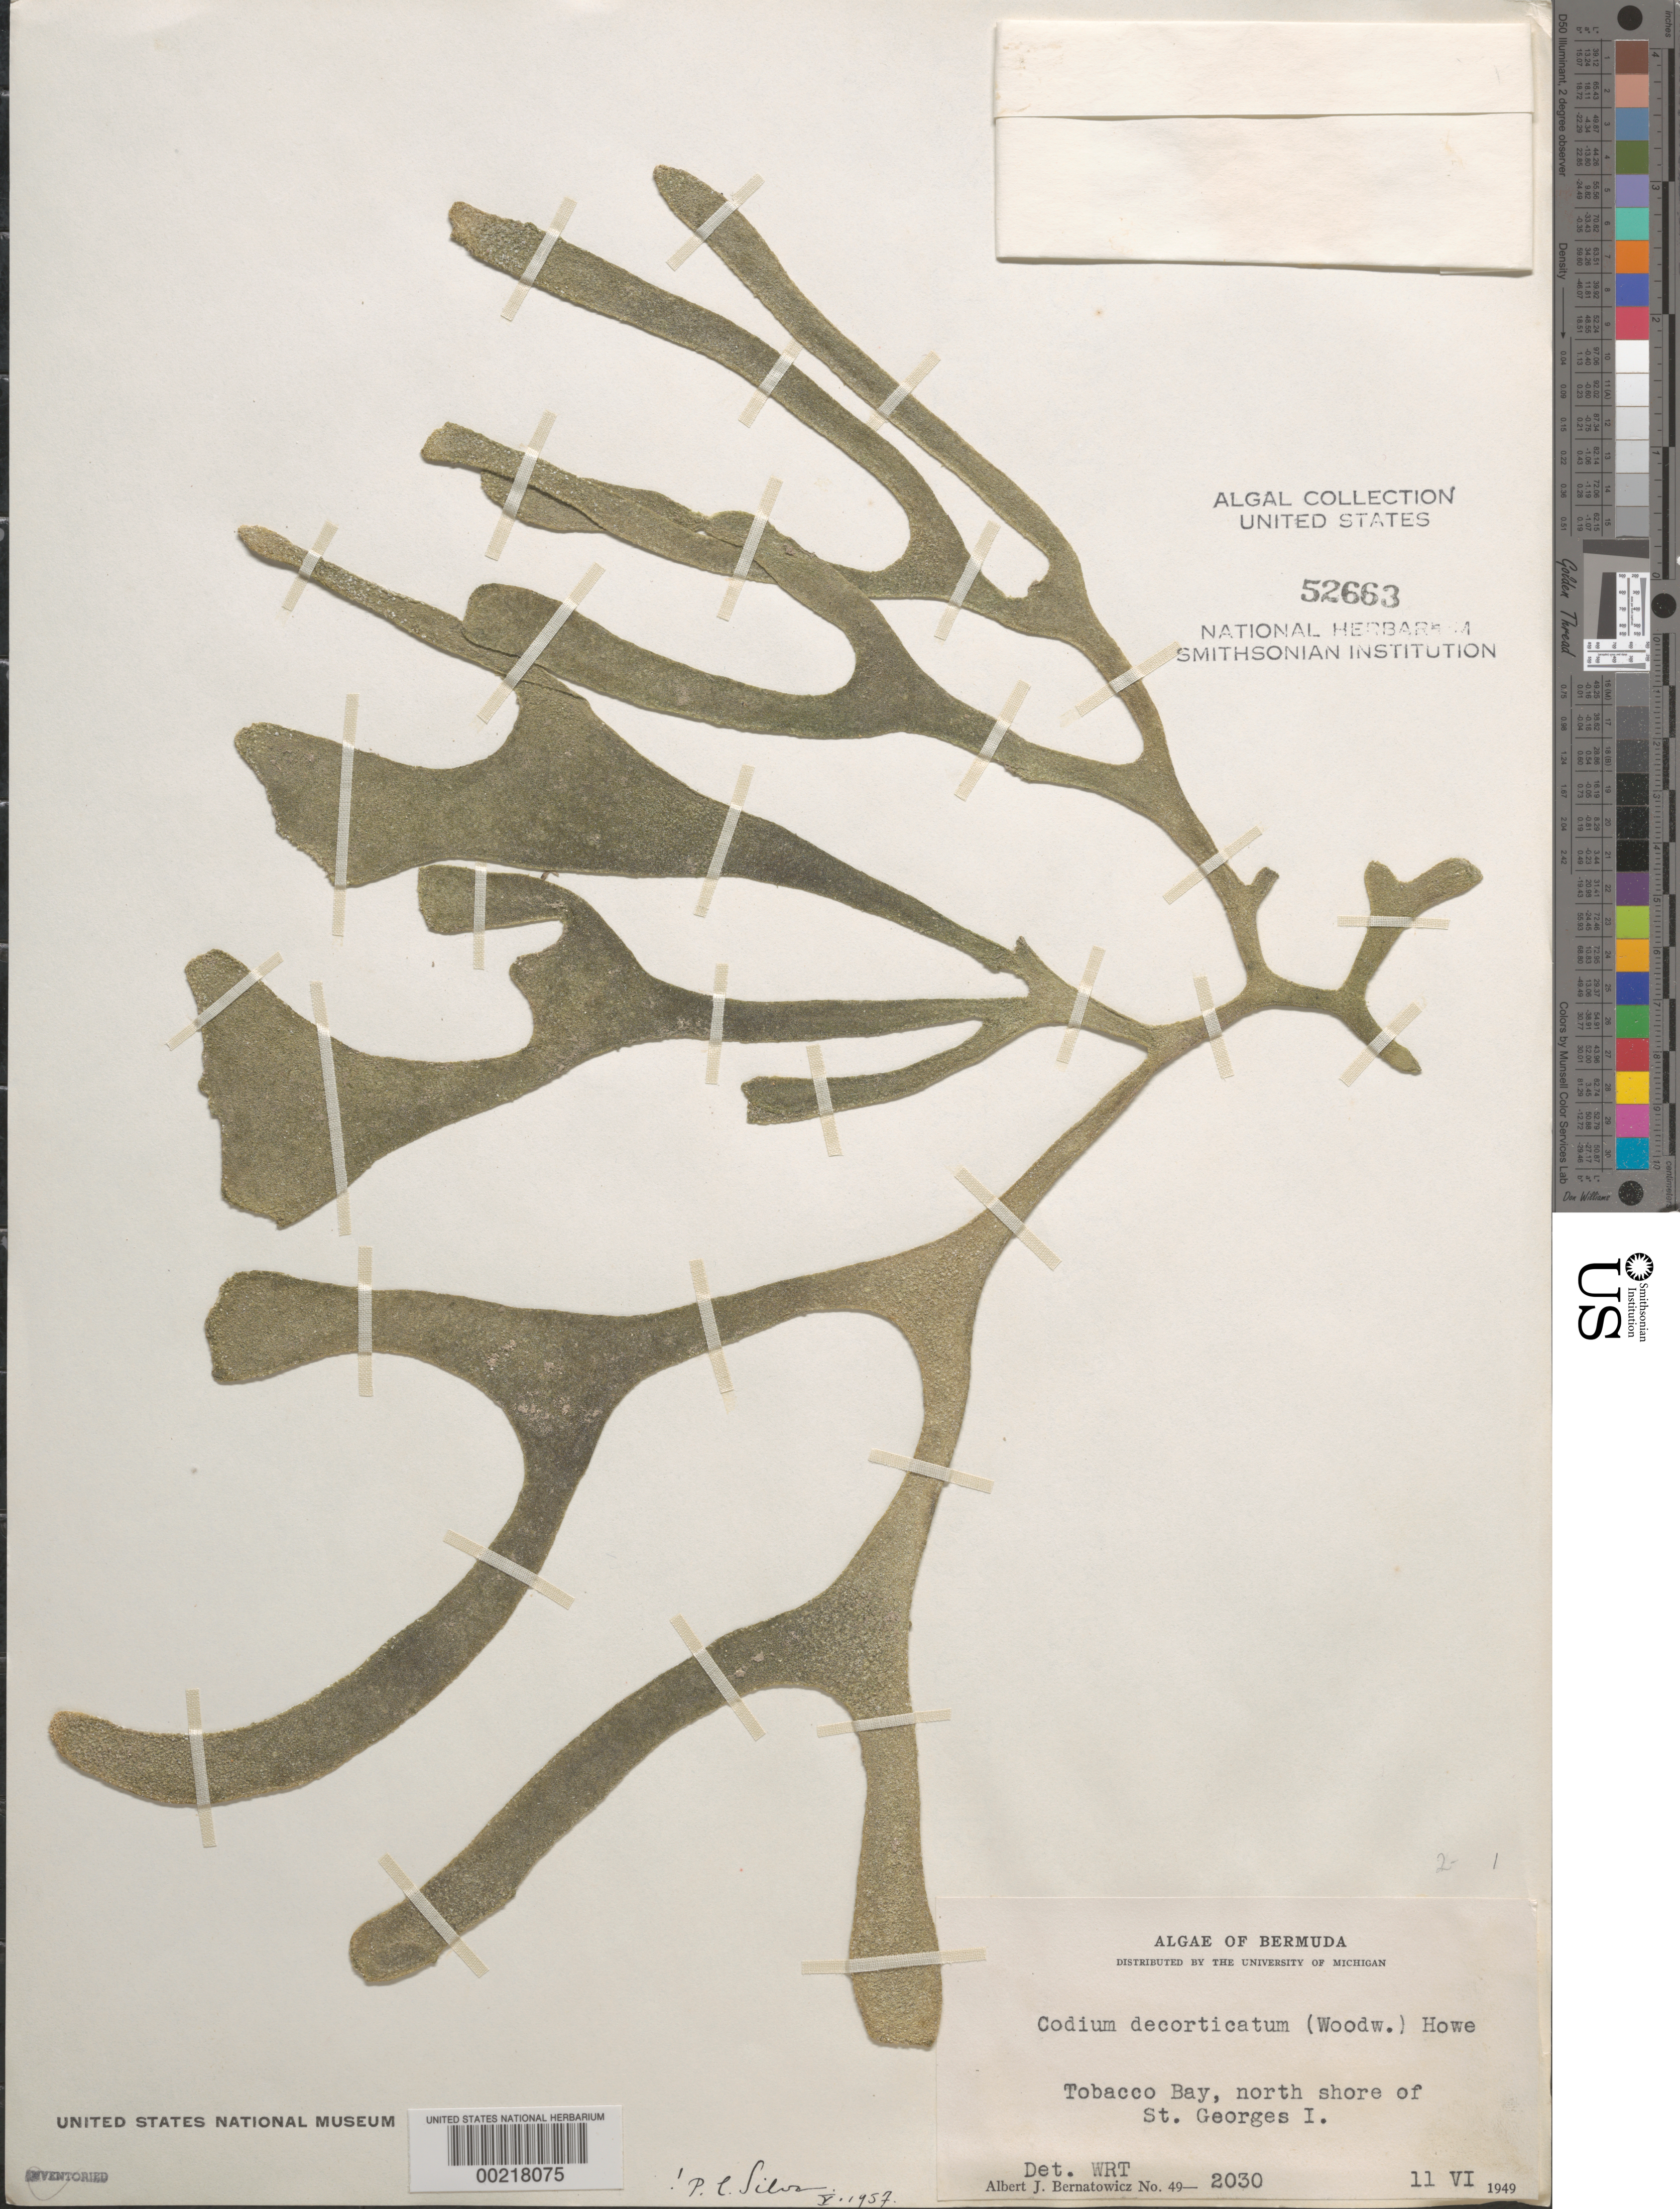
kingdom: Plantae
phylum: Chlorophyta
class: Ulvophyceae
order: Bryopsidales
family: Codiaceae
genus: Codium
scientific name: Codium decorticatum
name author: (Woodw.) M. Howe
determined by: Silva, P. C.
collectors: A. Bernatowicz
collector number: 49-2030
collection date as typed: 11 Jun 1949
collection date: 1949-06-11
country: Bermuda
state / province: Saint George's (parish)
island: St. George's Island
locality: Tobacco Bay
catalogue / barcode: US 52663